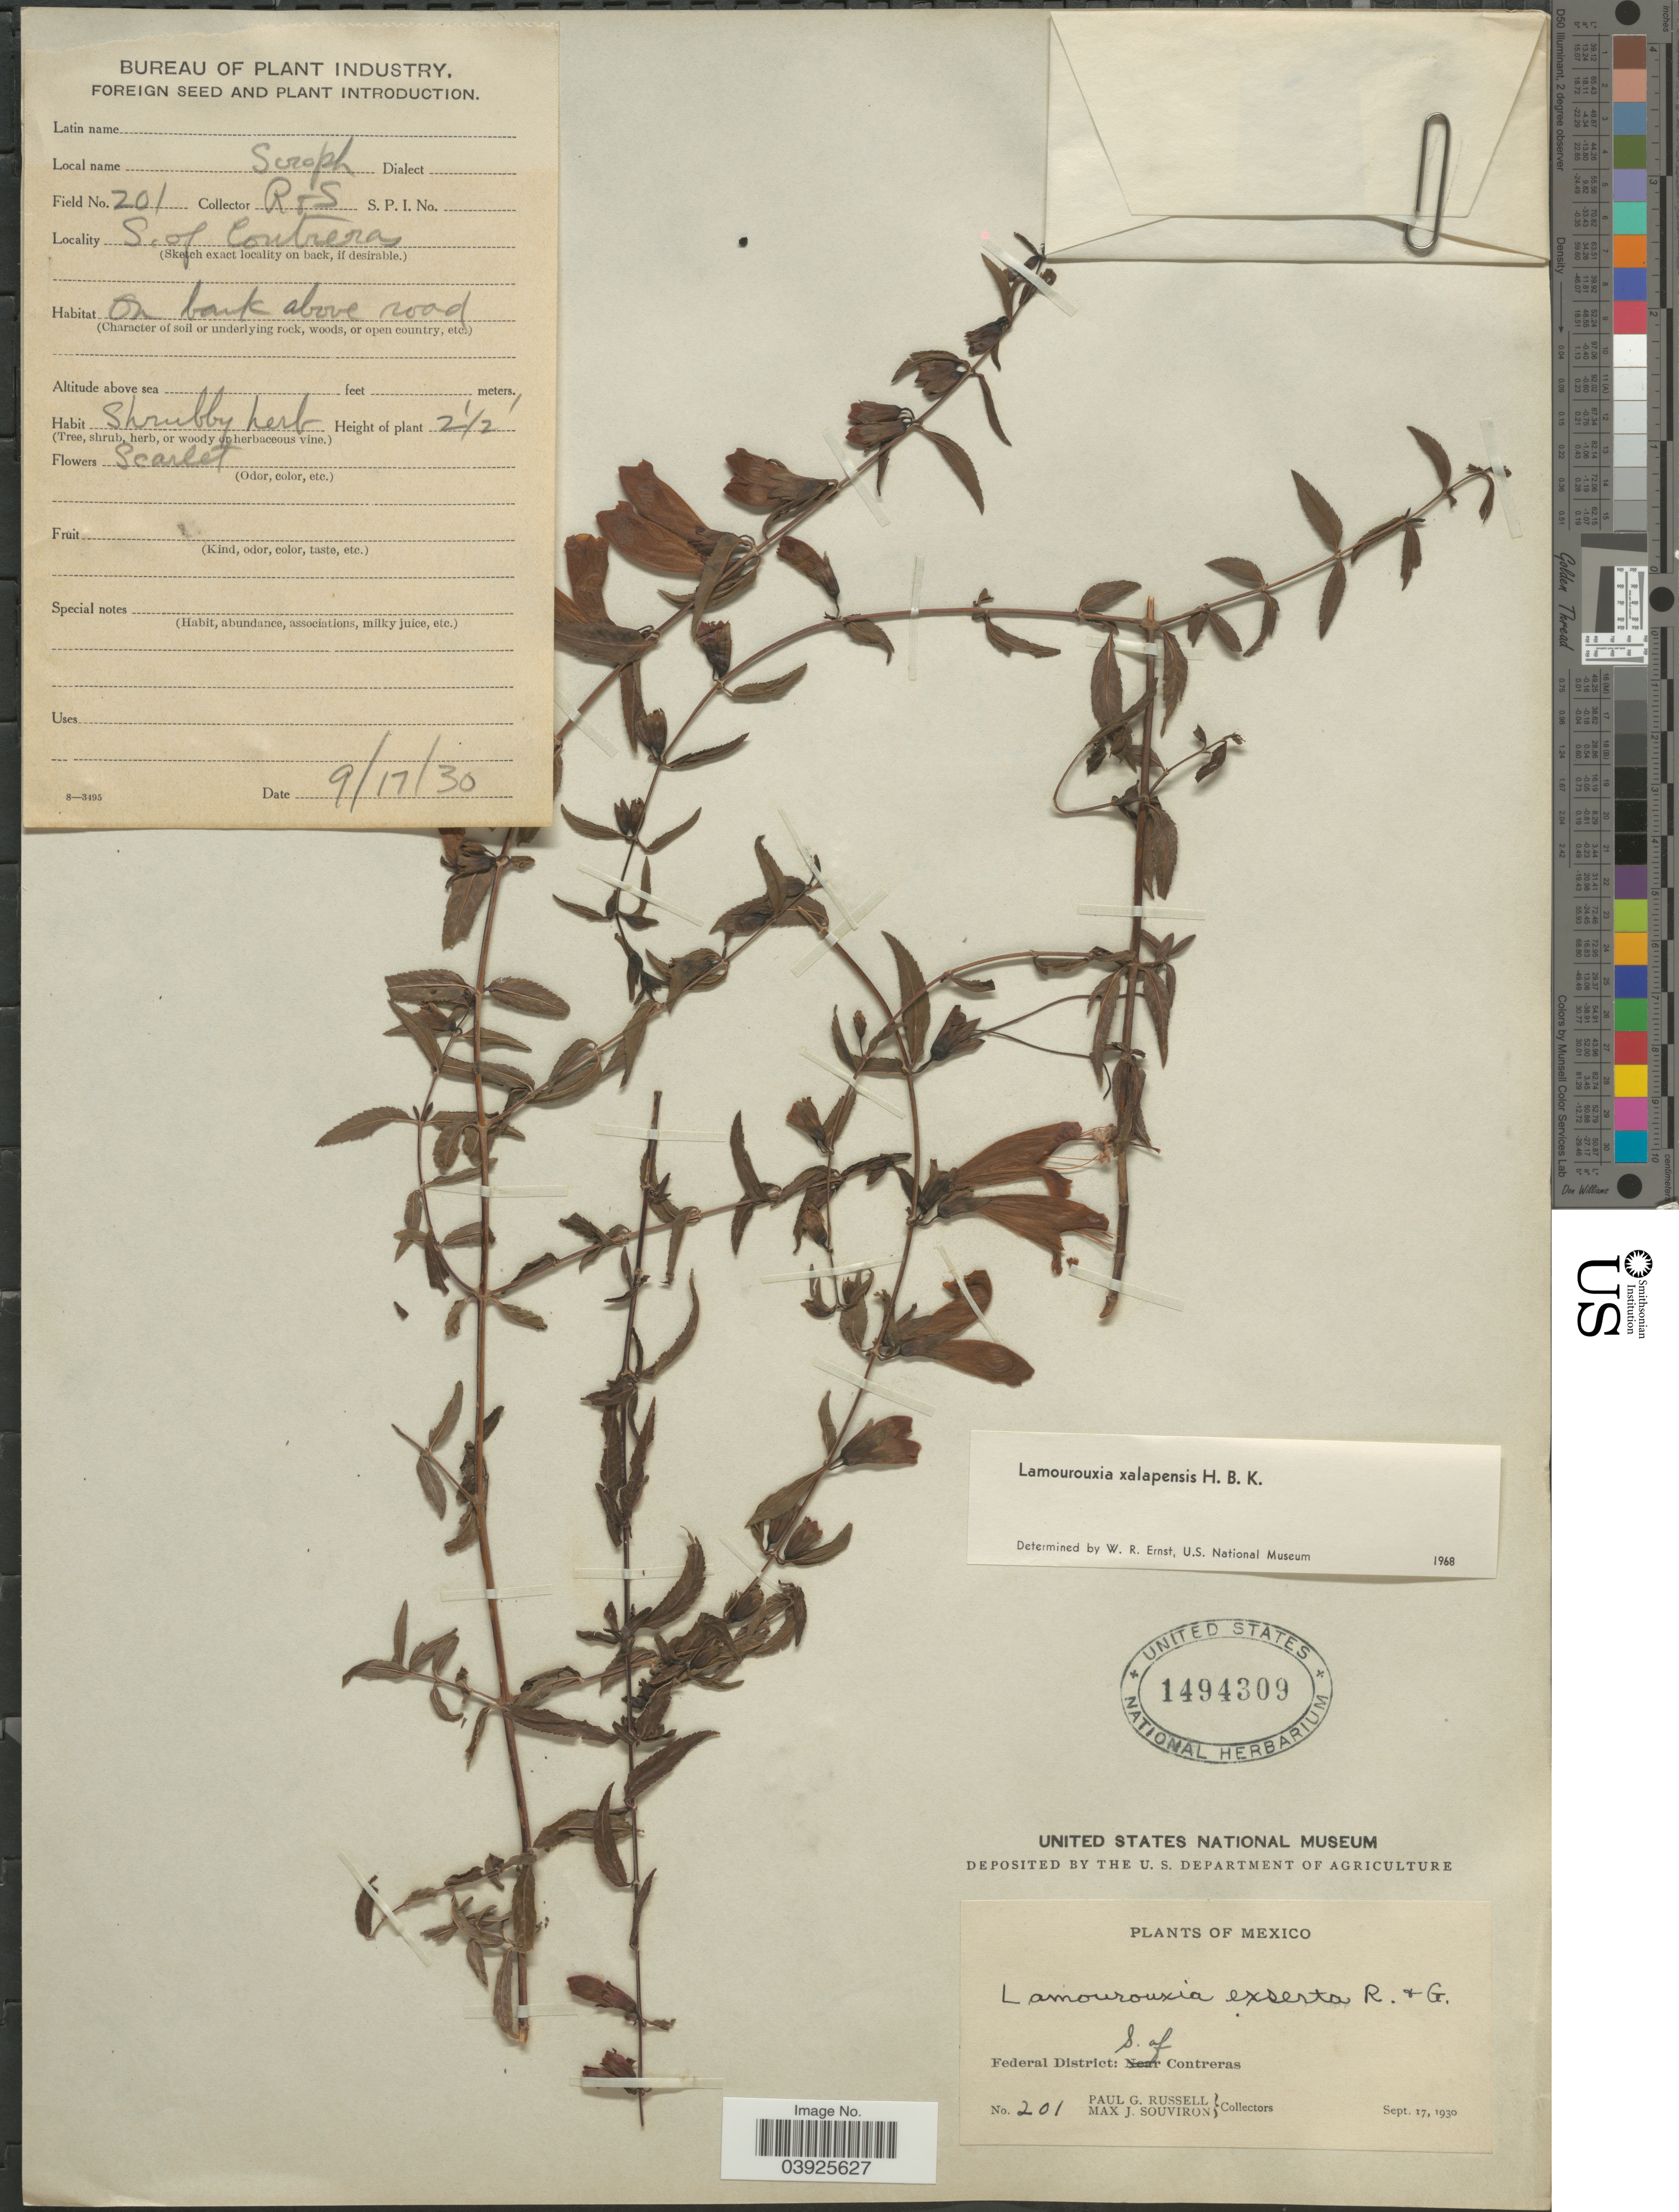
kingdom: Plantae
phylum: Tracheophyta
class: Magnoliopsida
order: Lamiales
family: Orobanchaceae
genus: Lamourouxia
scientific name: Lamourouxia xalapensis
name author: Kunth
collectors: P. G. Russell & M. J. Souviron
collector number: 201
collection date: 1930-09-17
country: Mexico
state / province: Distrito Federal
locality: Federal District: S. of Contreras.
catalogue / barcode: US 1494309